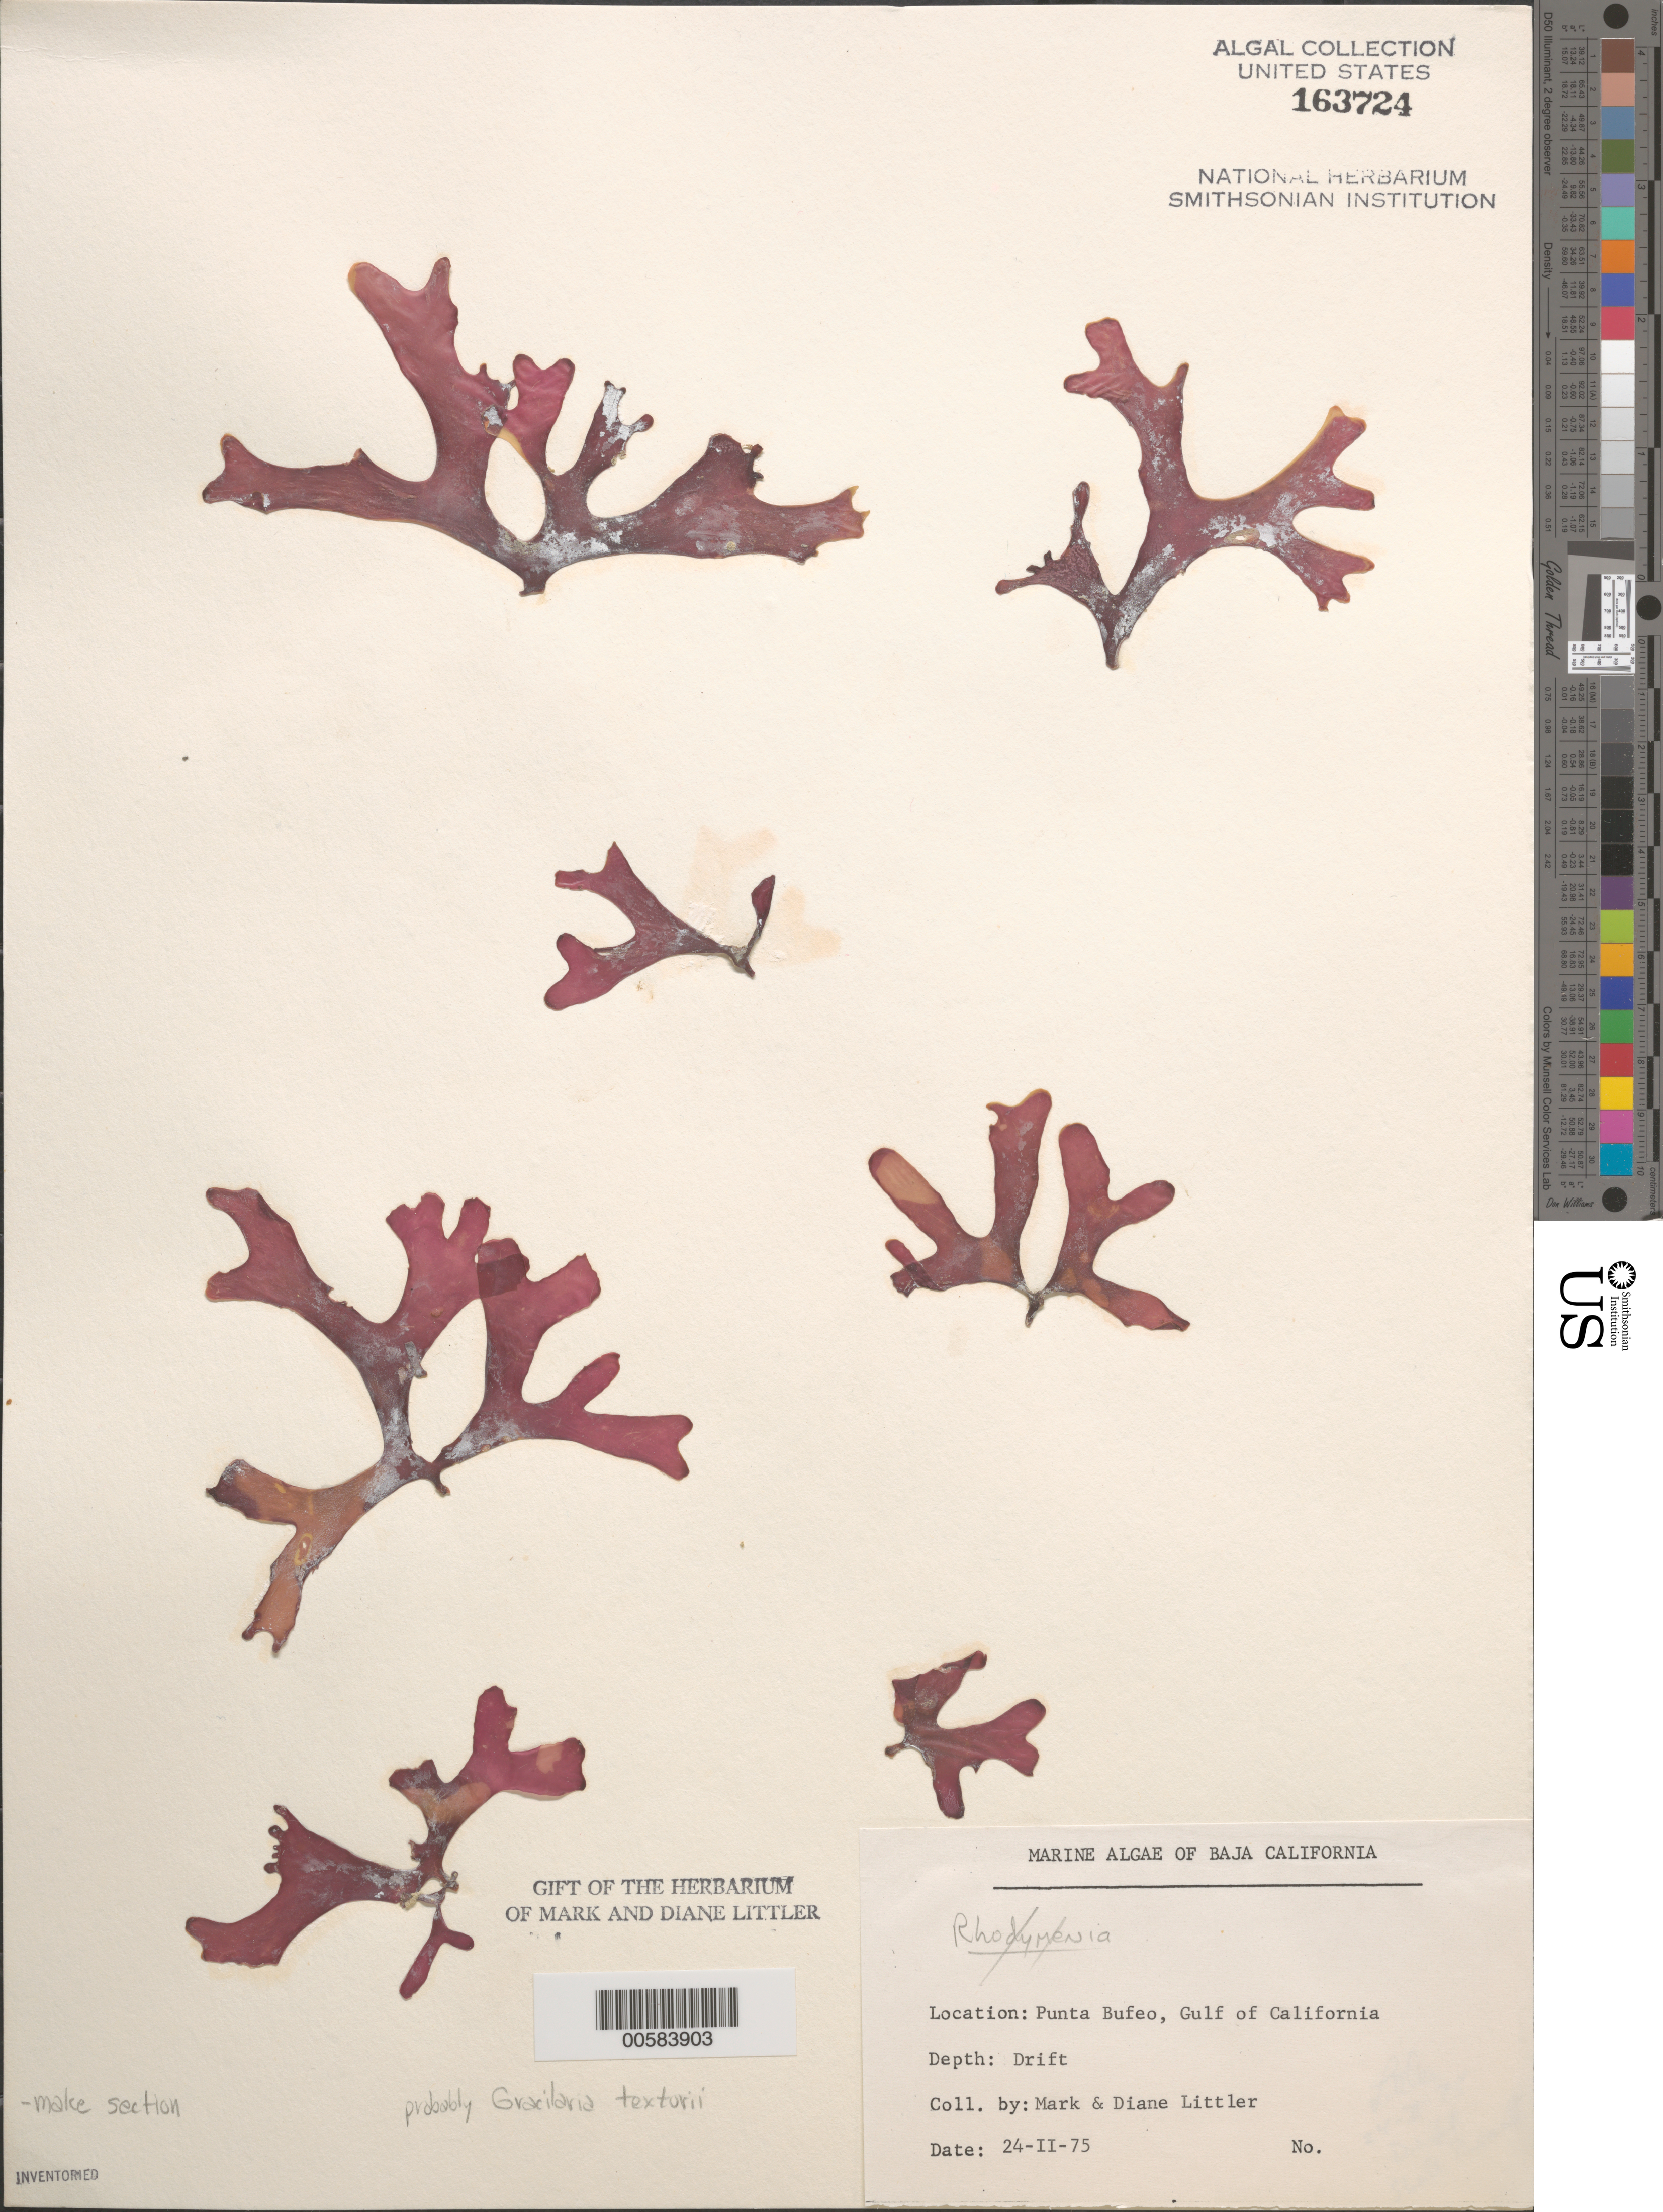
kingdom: Plantae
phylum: Rhodophyta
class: Florideophyceae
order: Gracilariales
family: Gracilariaceae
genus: Gracilaria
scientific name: Gracilaria textorii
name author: (Suringar) De Toni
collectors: M. M. Littler & D. S. Littler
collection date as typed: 24 Feb 1975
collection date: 1975-02-24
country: Mexico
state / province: Baja California Norte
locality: Punta Bufeo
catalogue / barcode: US 163724